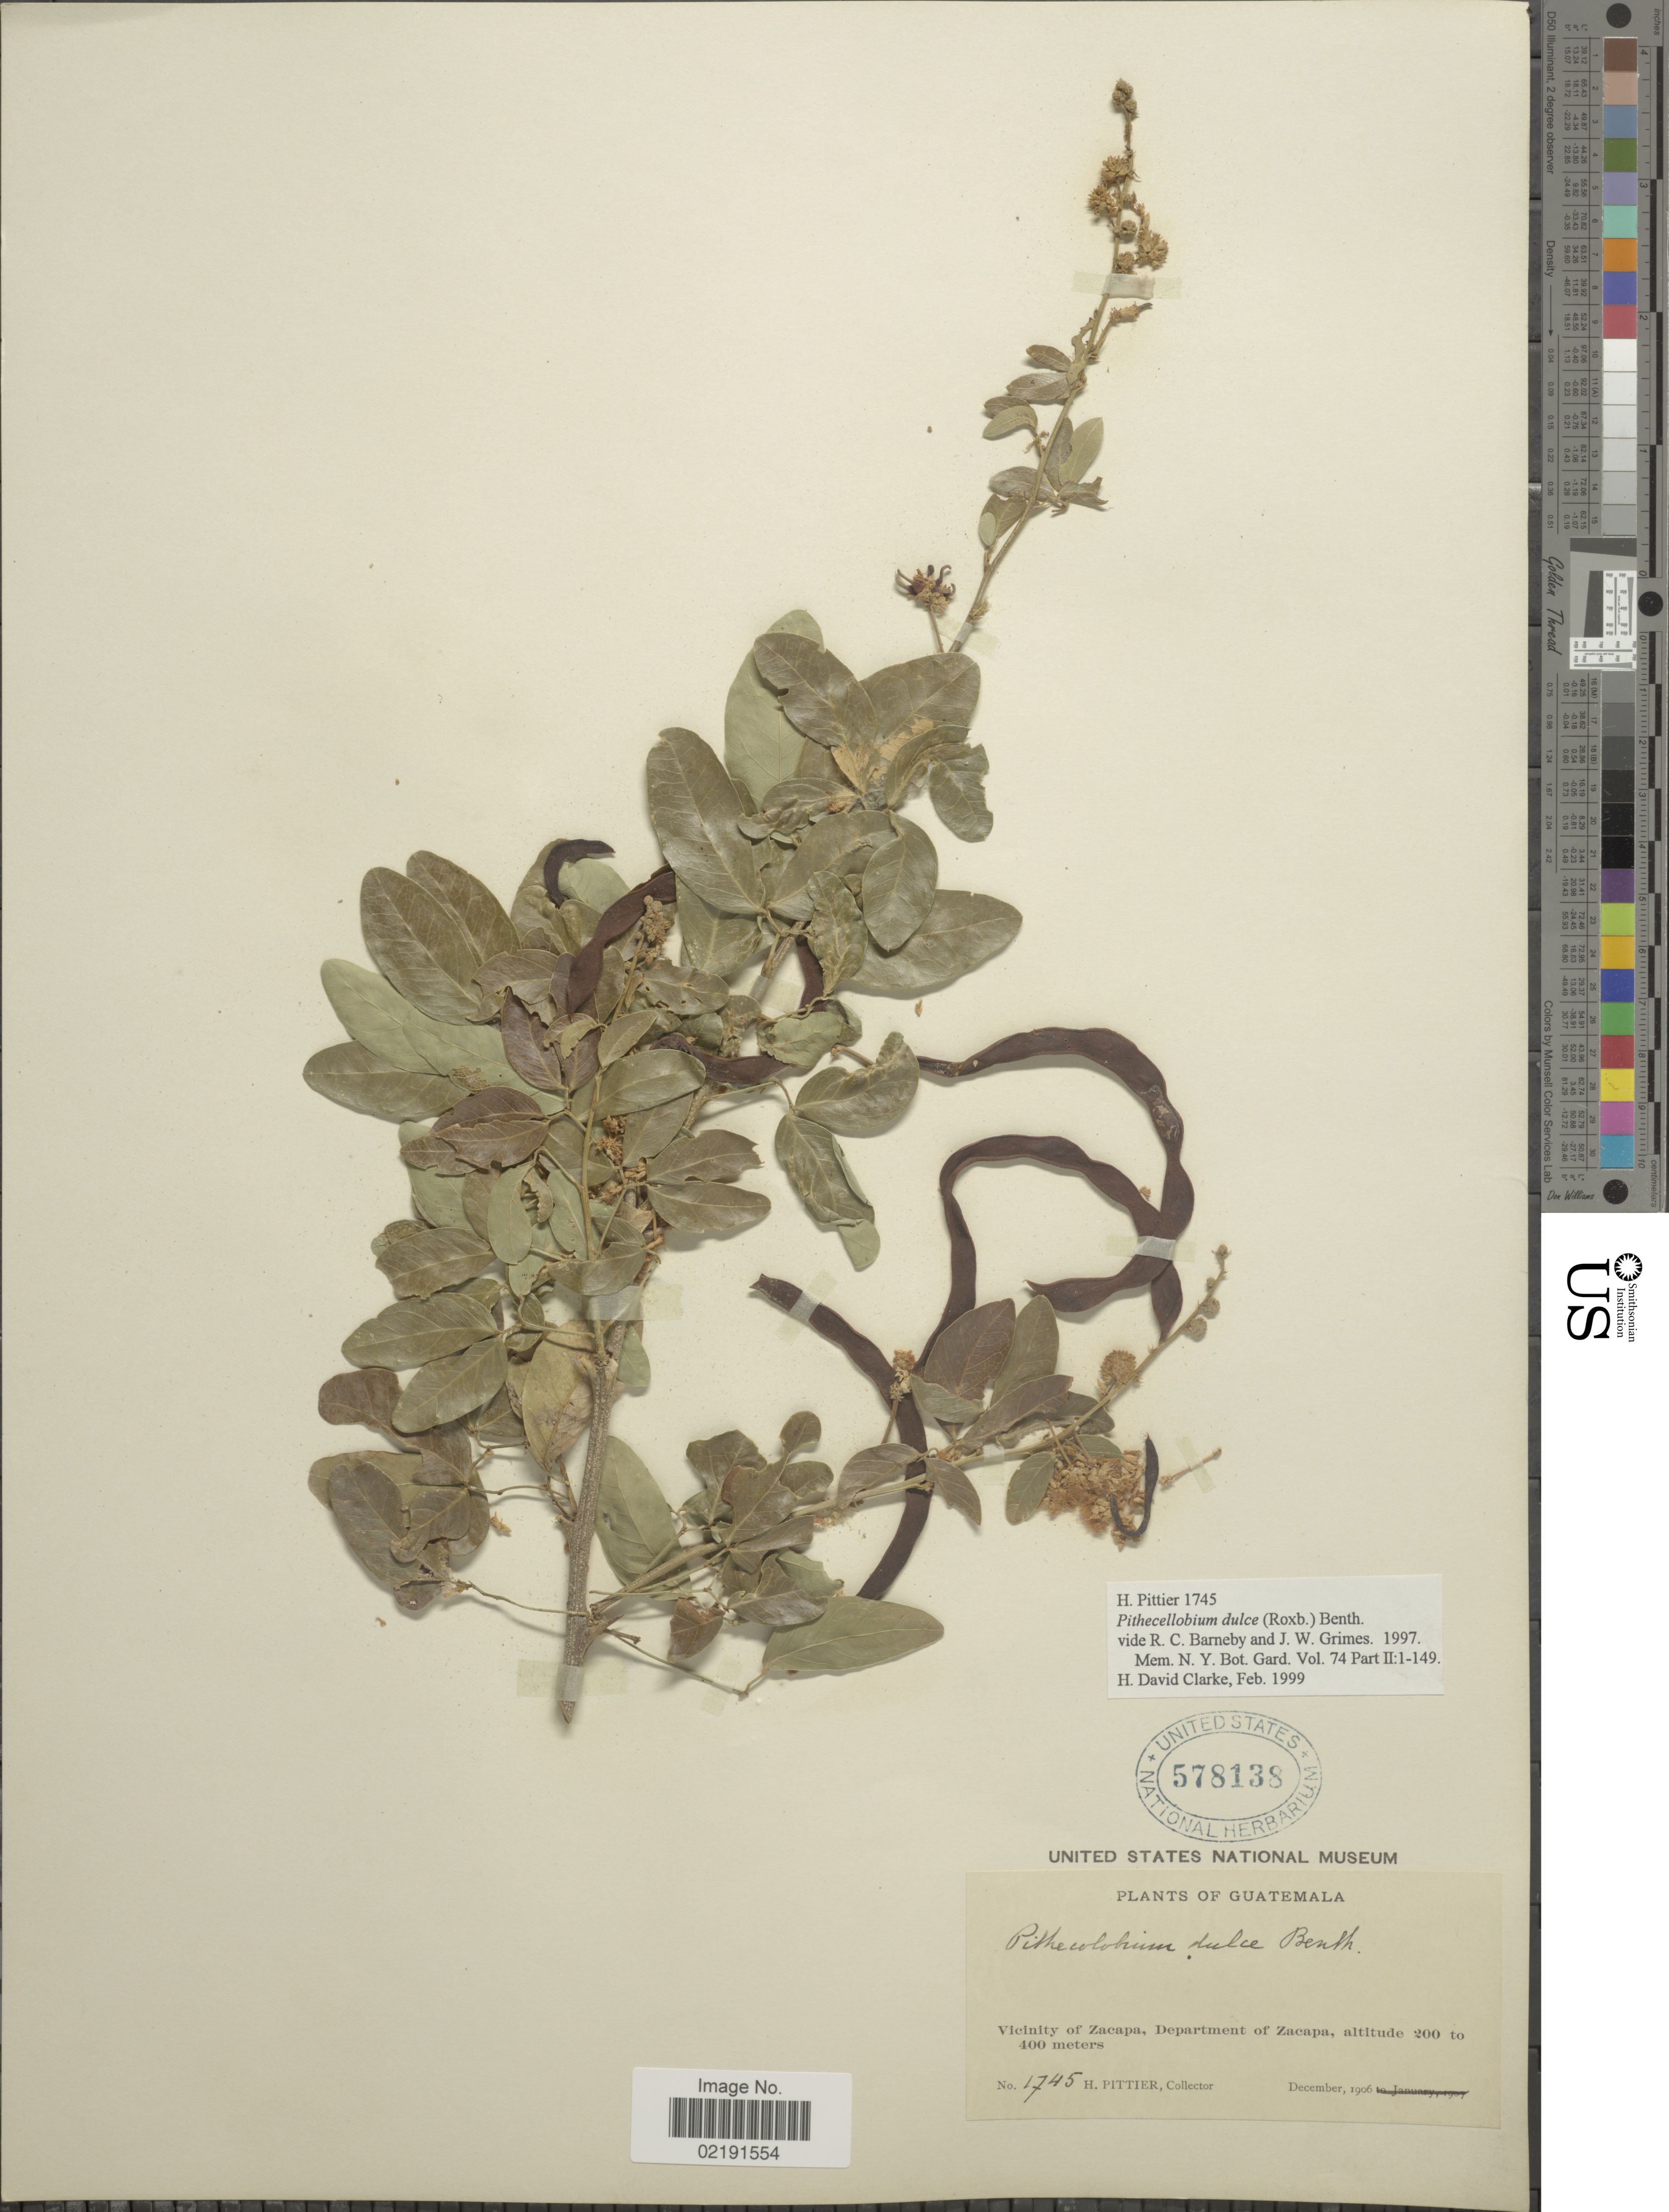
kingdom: Plantae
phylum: Tracheophyta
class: Magnoliopsida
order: Fabales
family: Fabaceae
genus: Pithecellobium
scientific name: Pithecellobium dulce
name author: (Roxb.) Benth.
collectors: H. F. Pittier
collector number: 1745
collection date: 1906-12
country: Guatemala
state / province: Zacapa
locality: Vicinity of Zacapa, Department of Zacapa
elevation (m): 200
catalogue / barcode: US 578138